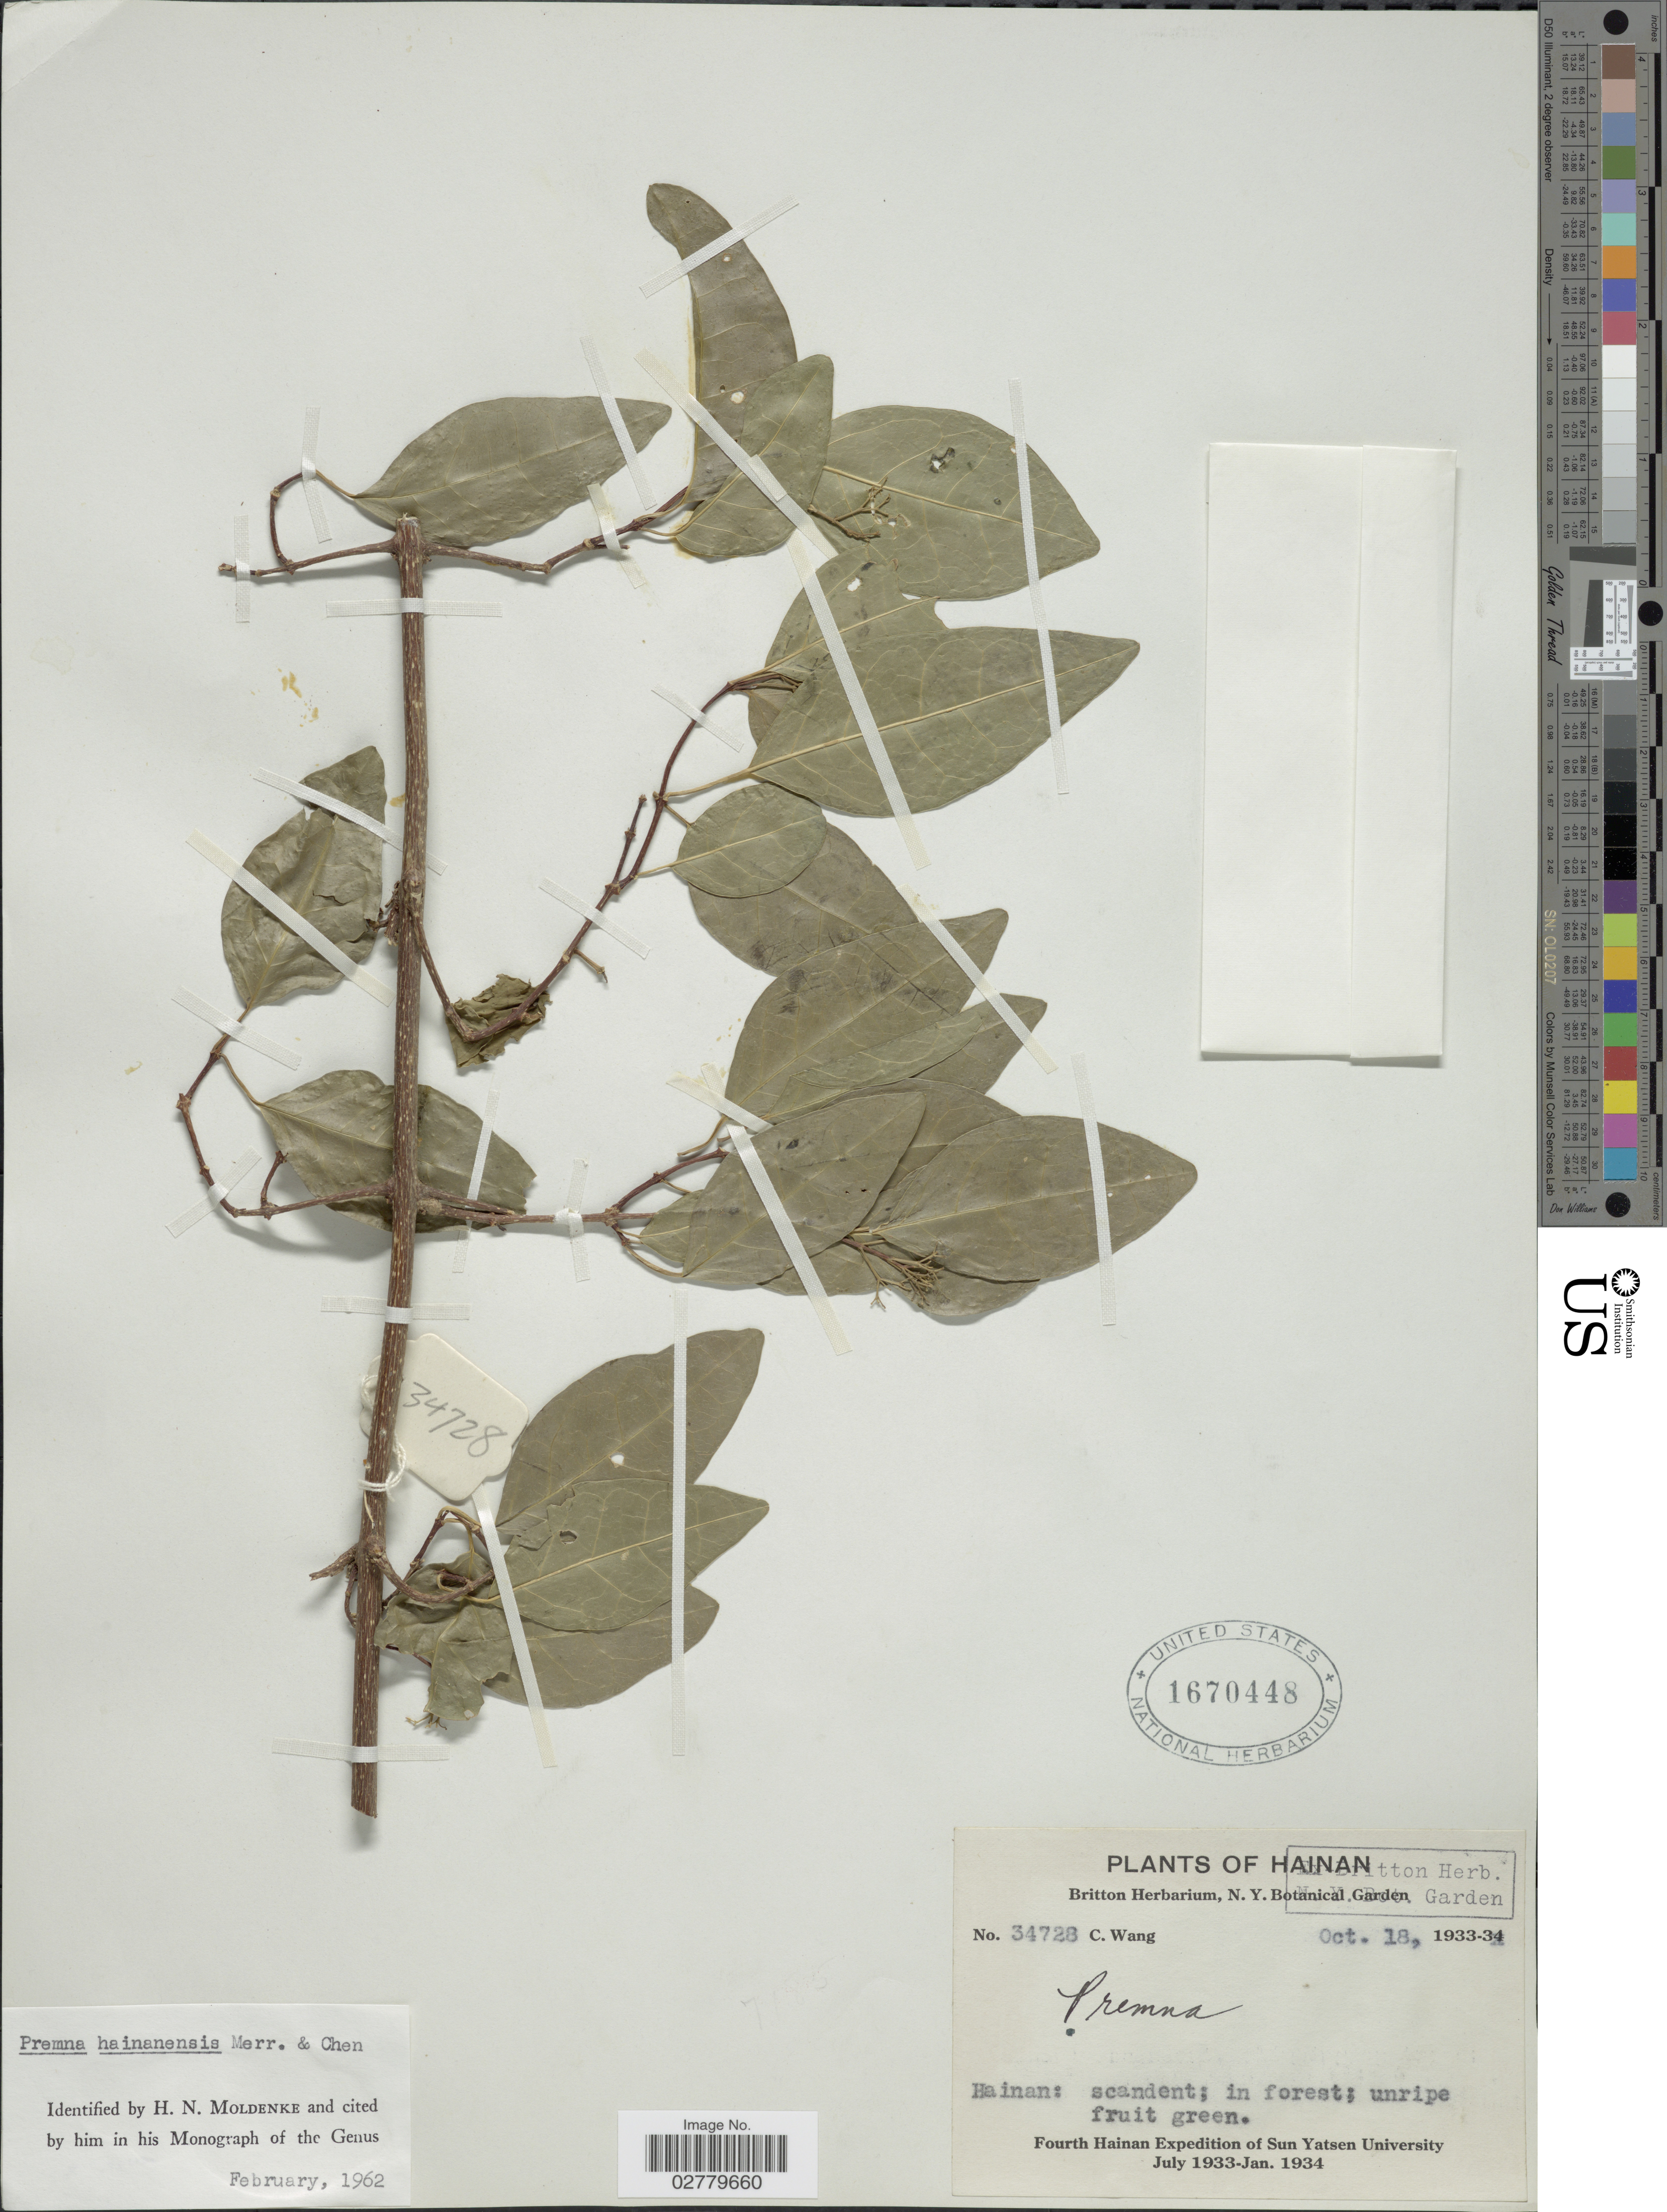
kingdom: Plantae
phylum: Tracheophyta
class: Magnoliopsida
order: Lamiales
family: Lamiaceae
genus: Premna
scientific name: Premna hainanensis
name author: Chun & F.C. How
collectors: C. Wang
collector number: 34728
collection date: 1933-10-18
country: China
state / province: Hainan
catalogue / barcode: US 1670448